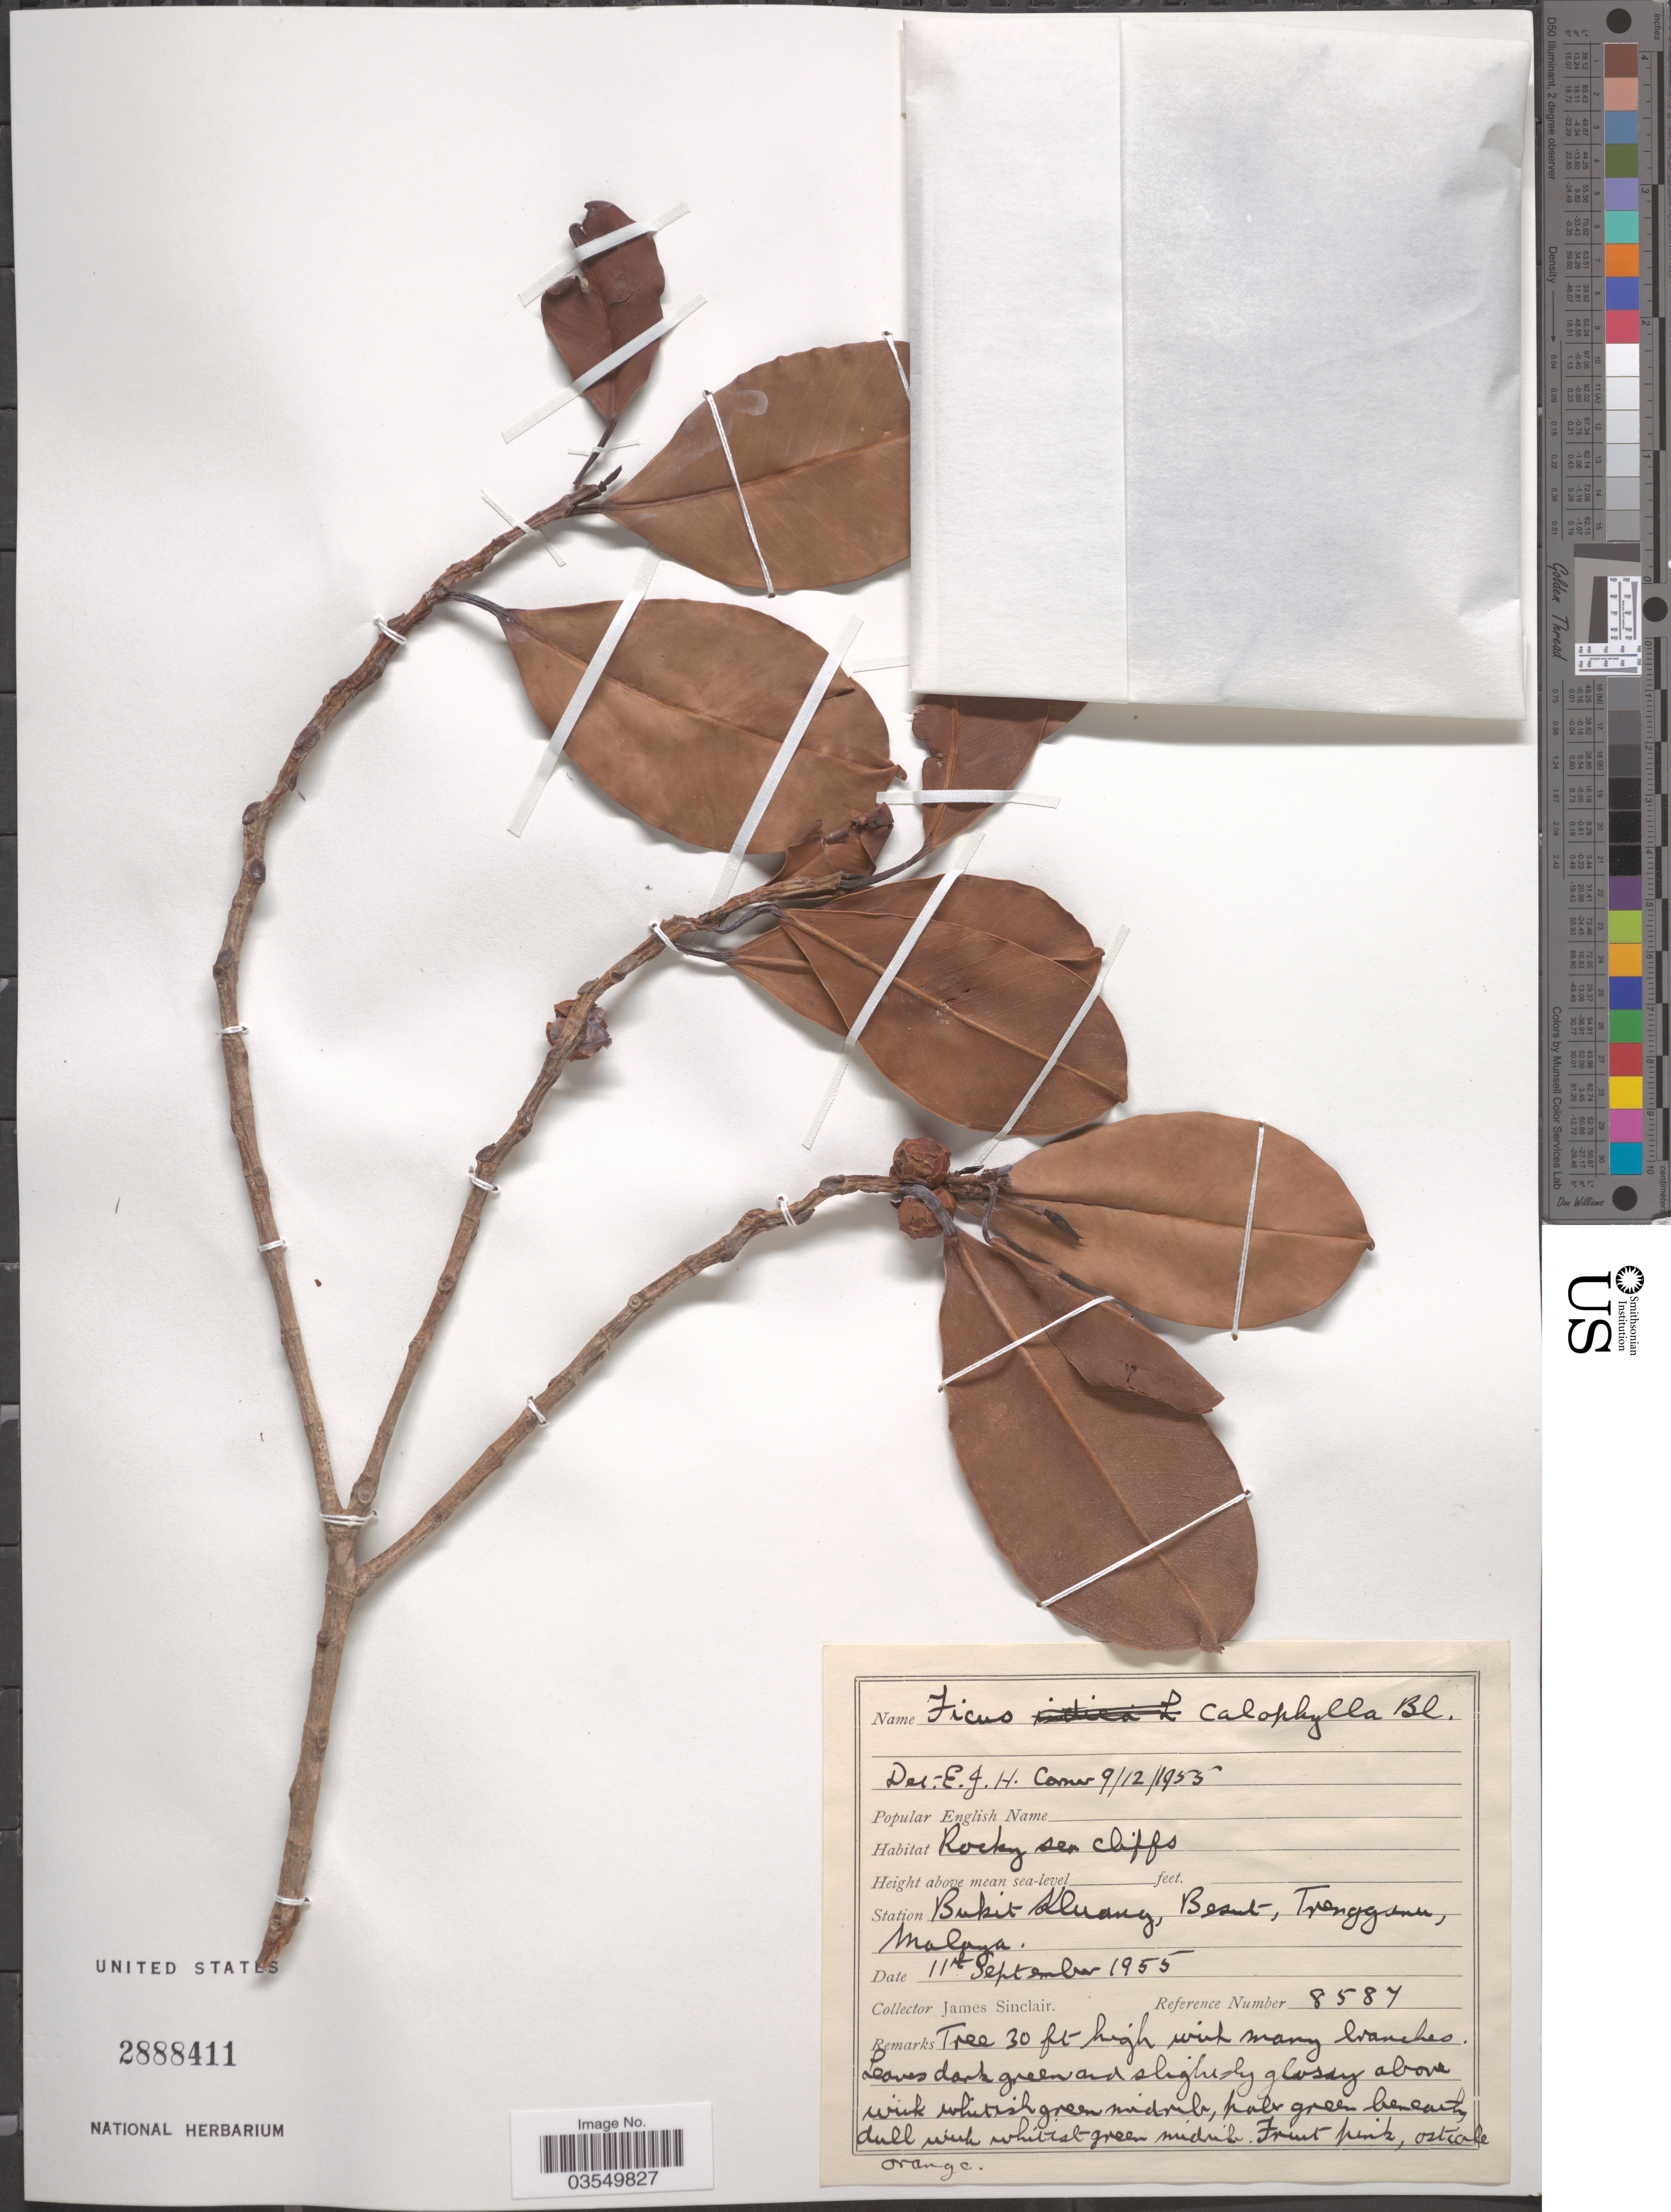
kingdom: Plantae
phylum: Tracheophyta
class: Magnoliopsida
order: Rosales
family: Moraceae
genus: Ficus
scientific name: Ficus calophylla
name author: Blume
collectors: J. Sinclair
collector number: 8587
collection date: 1955-09-11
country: Malaysia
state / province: Terengganu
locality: Station Bukit Kluang, Besut, Trengganu, Malaya.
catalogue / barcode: US 2888411